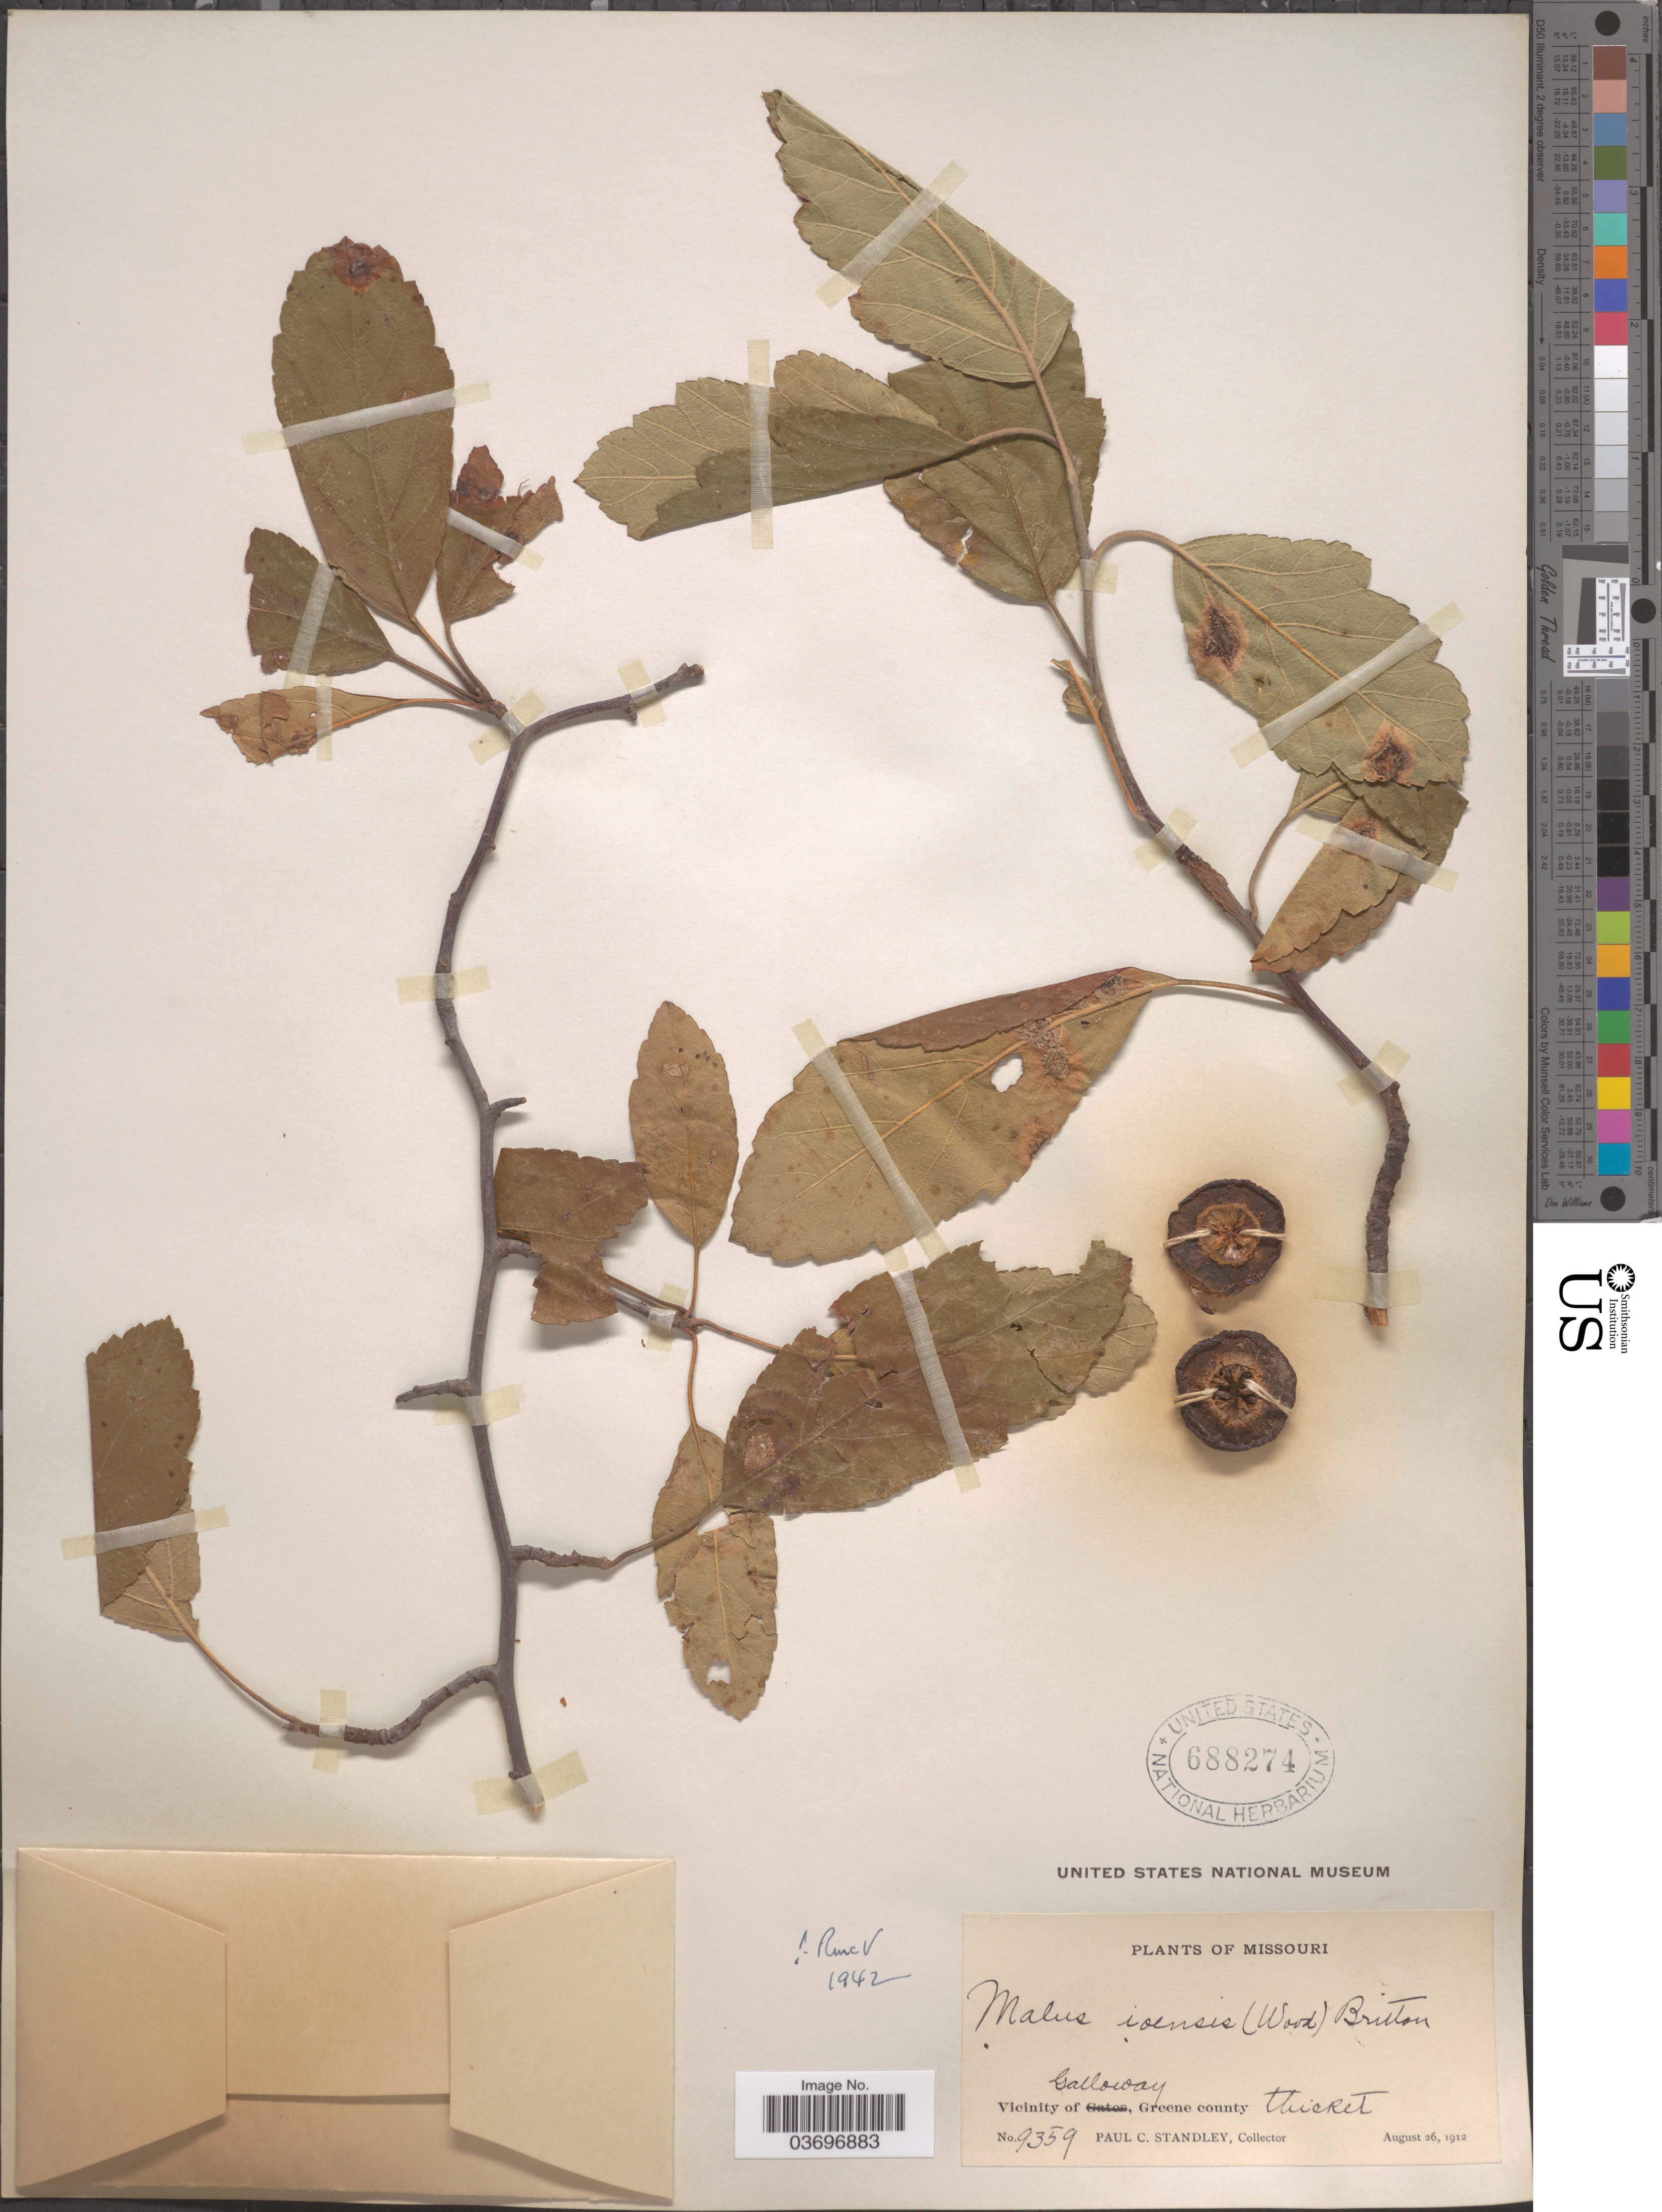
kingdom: Plantae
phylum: Tracheophyta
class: Magnoliopsida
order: Rosales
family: Rosaceae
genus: Malus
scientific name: Malus ioensis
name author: (Alph. Wood) Britton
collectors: P. C. Standley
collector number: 9359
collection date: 1912-08-26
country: United States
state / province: Missouri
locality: Vicinity of Galloway, Green county.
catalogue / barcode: US 688274